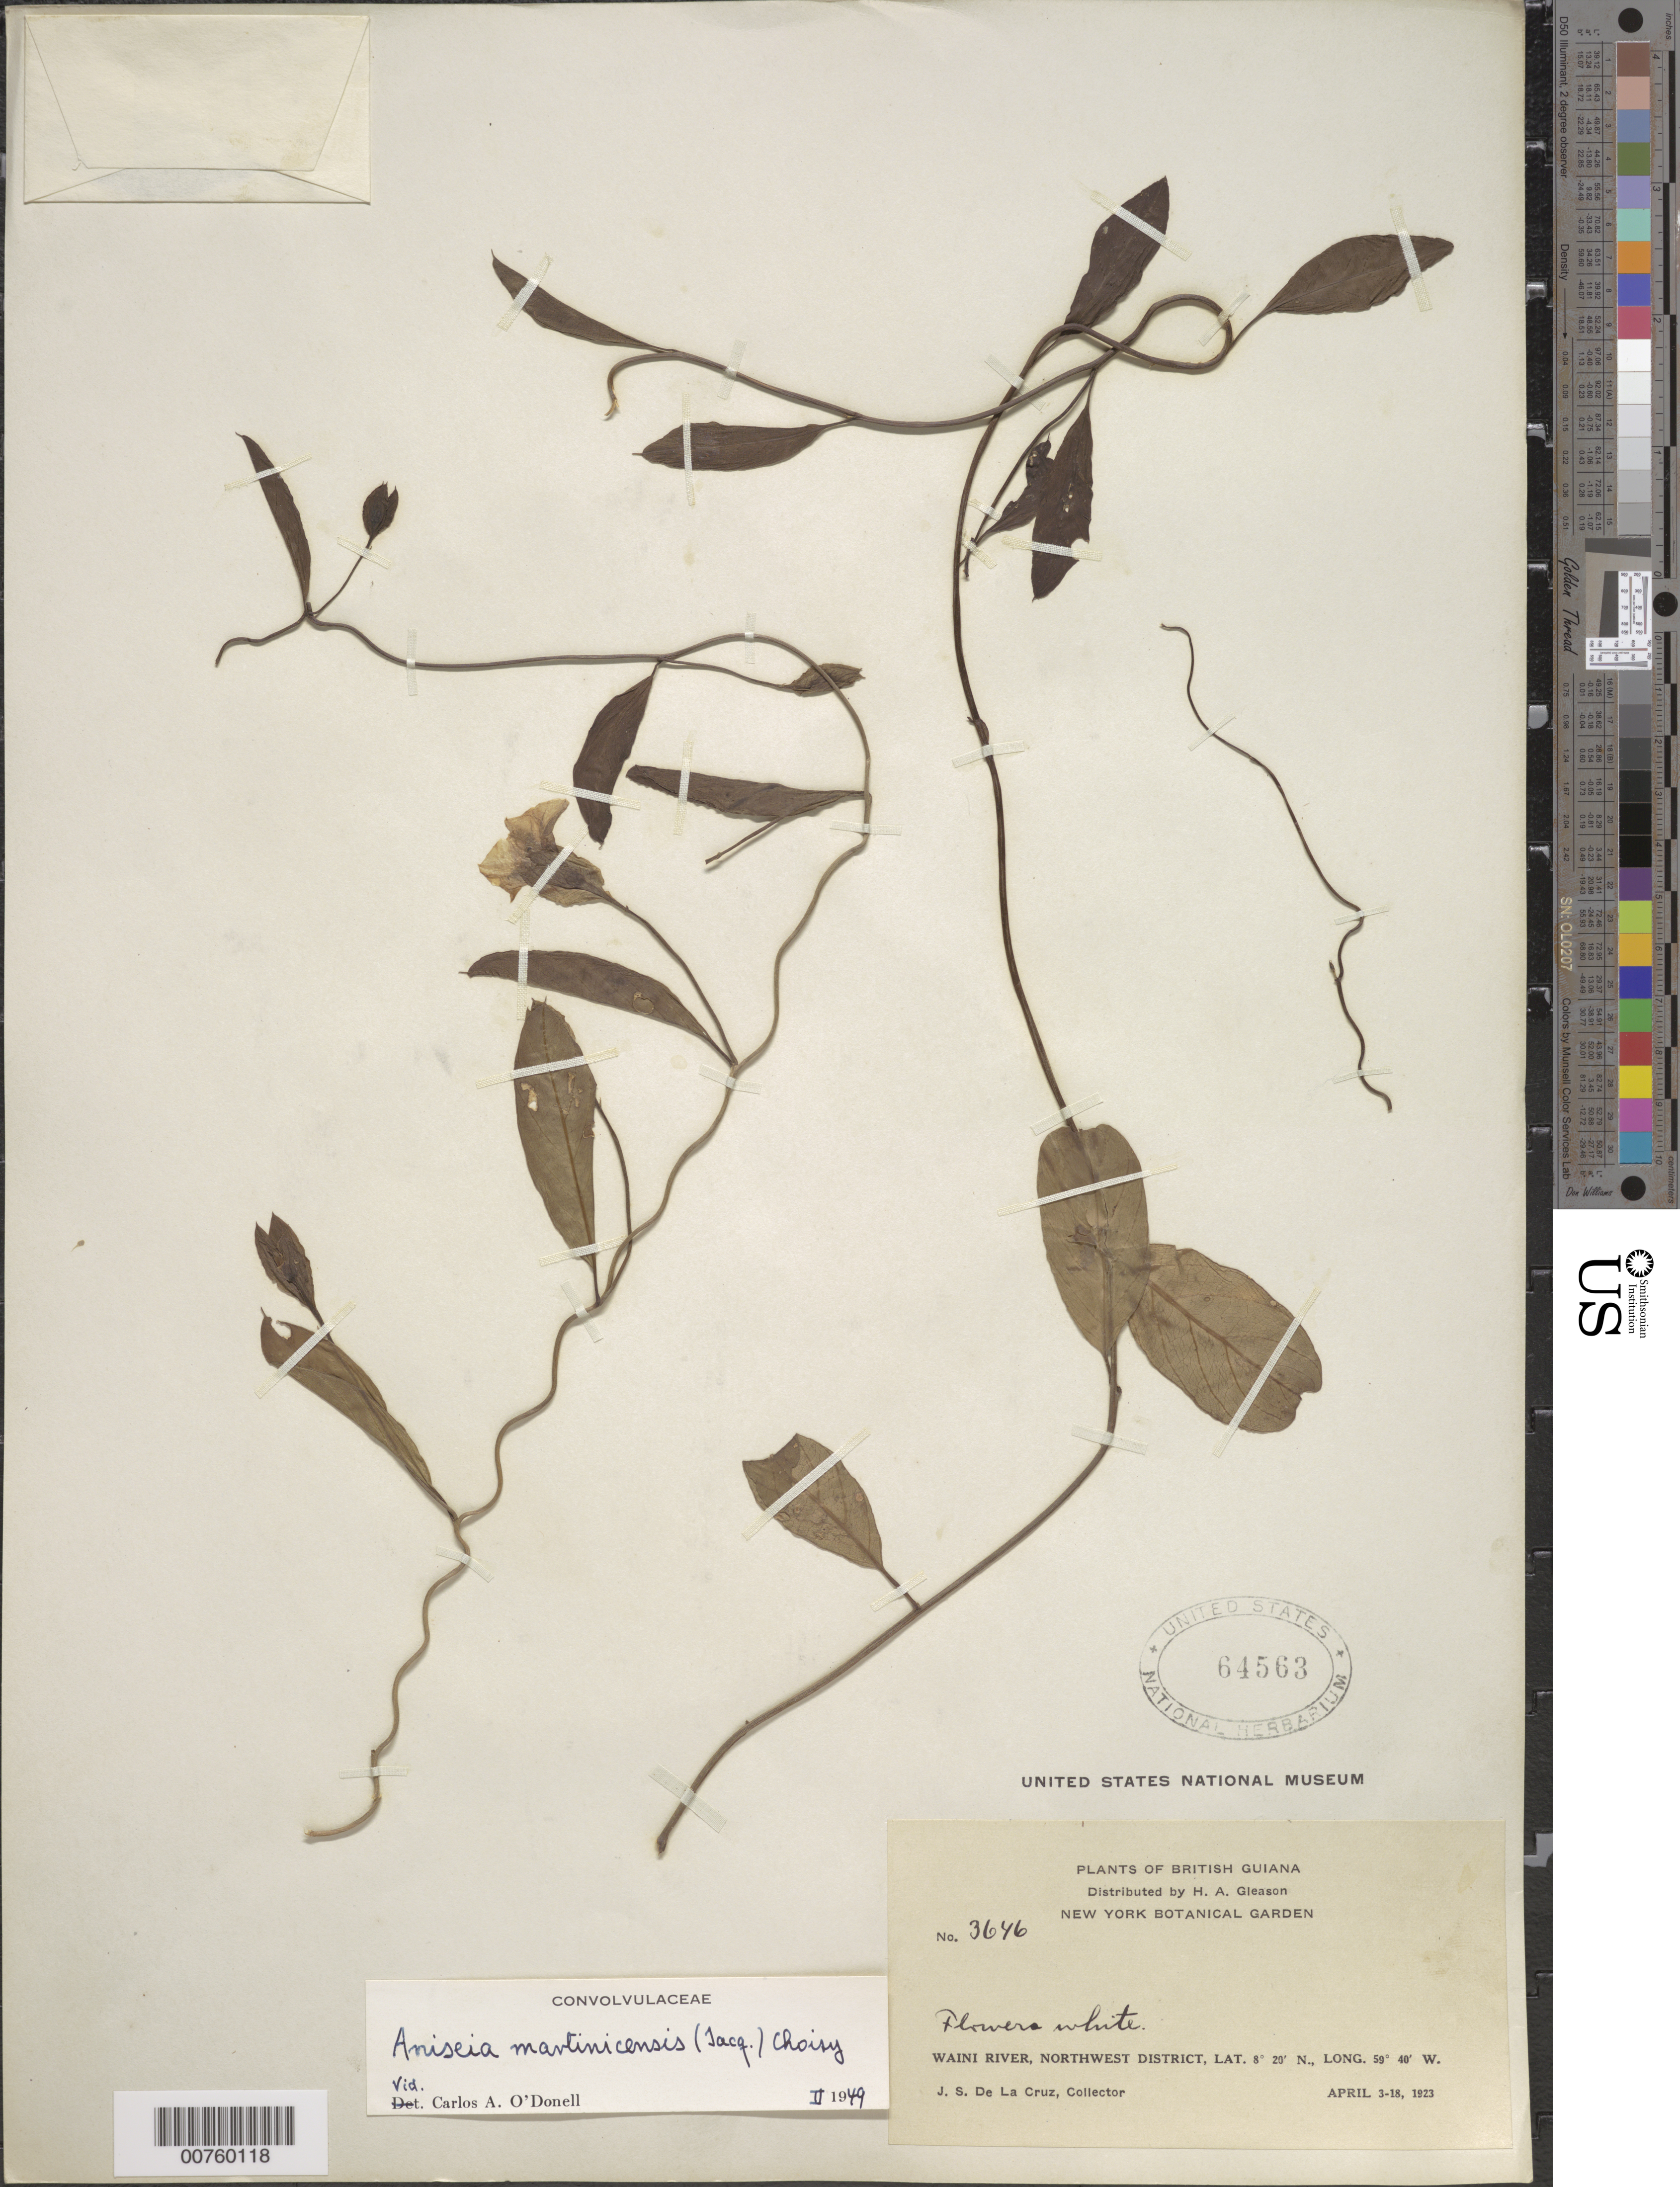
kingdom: Plantae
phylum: Tracheophyta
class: Magnoliopsida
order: Solanales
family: Convolvulaceae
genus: Aniseia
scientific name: Aniseia martinicensis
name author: (Jacq.) Choisy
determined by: O'Donell, C. A.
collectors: J. S. de la Cruz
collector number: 3646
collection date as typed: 3-Apr-23 to 18-Apr-23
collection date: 1923-04-03/1923-04-18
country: Guyana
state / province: Barima-Waini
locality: Waini R., NW District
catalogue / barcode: US 64563